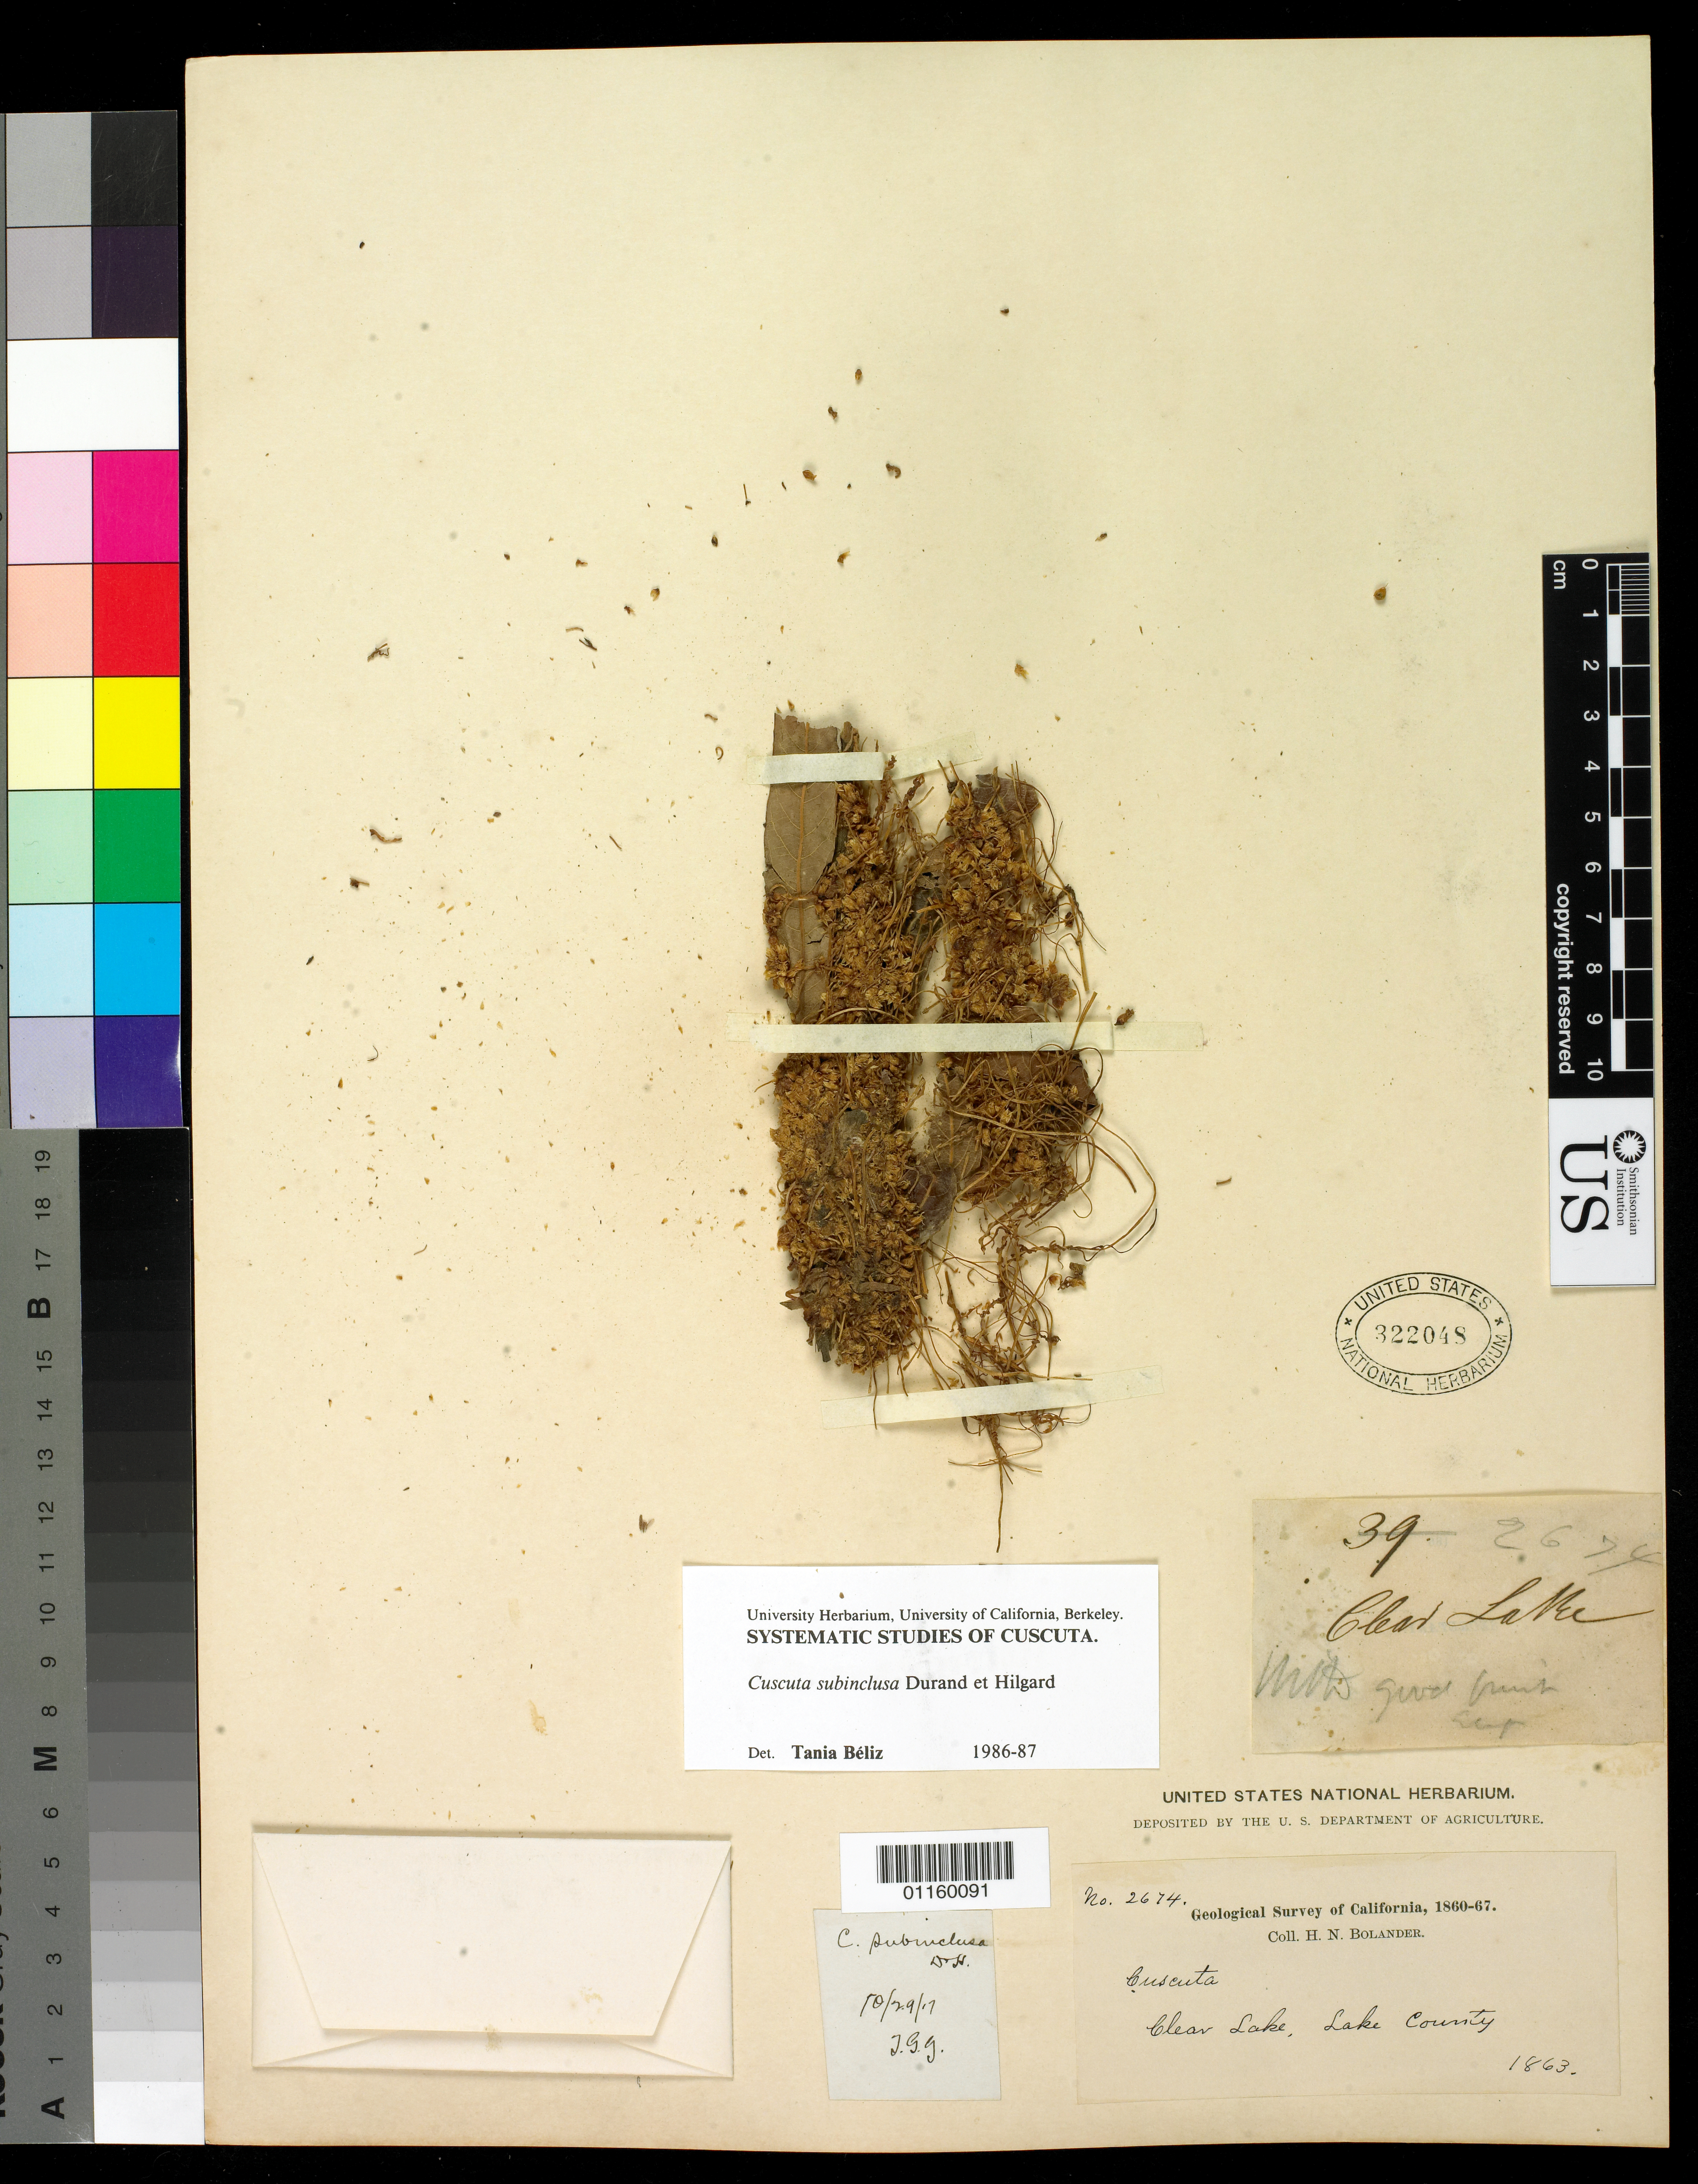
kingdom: Plantae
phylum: Tracheophyta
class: Magnoliopsida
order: Solanales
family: Convolvulaceae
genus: Cuscuta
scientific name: Cuscuta subinclusa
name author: Durand & Hilg.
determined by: Béliz, T.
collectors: H. Bolander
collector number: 2674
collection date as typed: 1863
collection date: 1863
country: United States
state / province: California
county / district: Lake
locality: Clear Lake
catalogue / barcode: US 322048